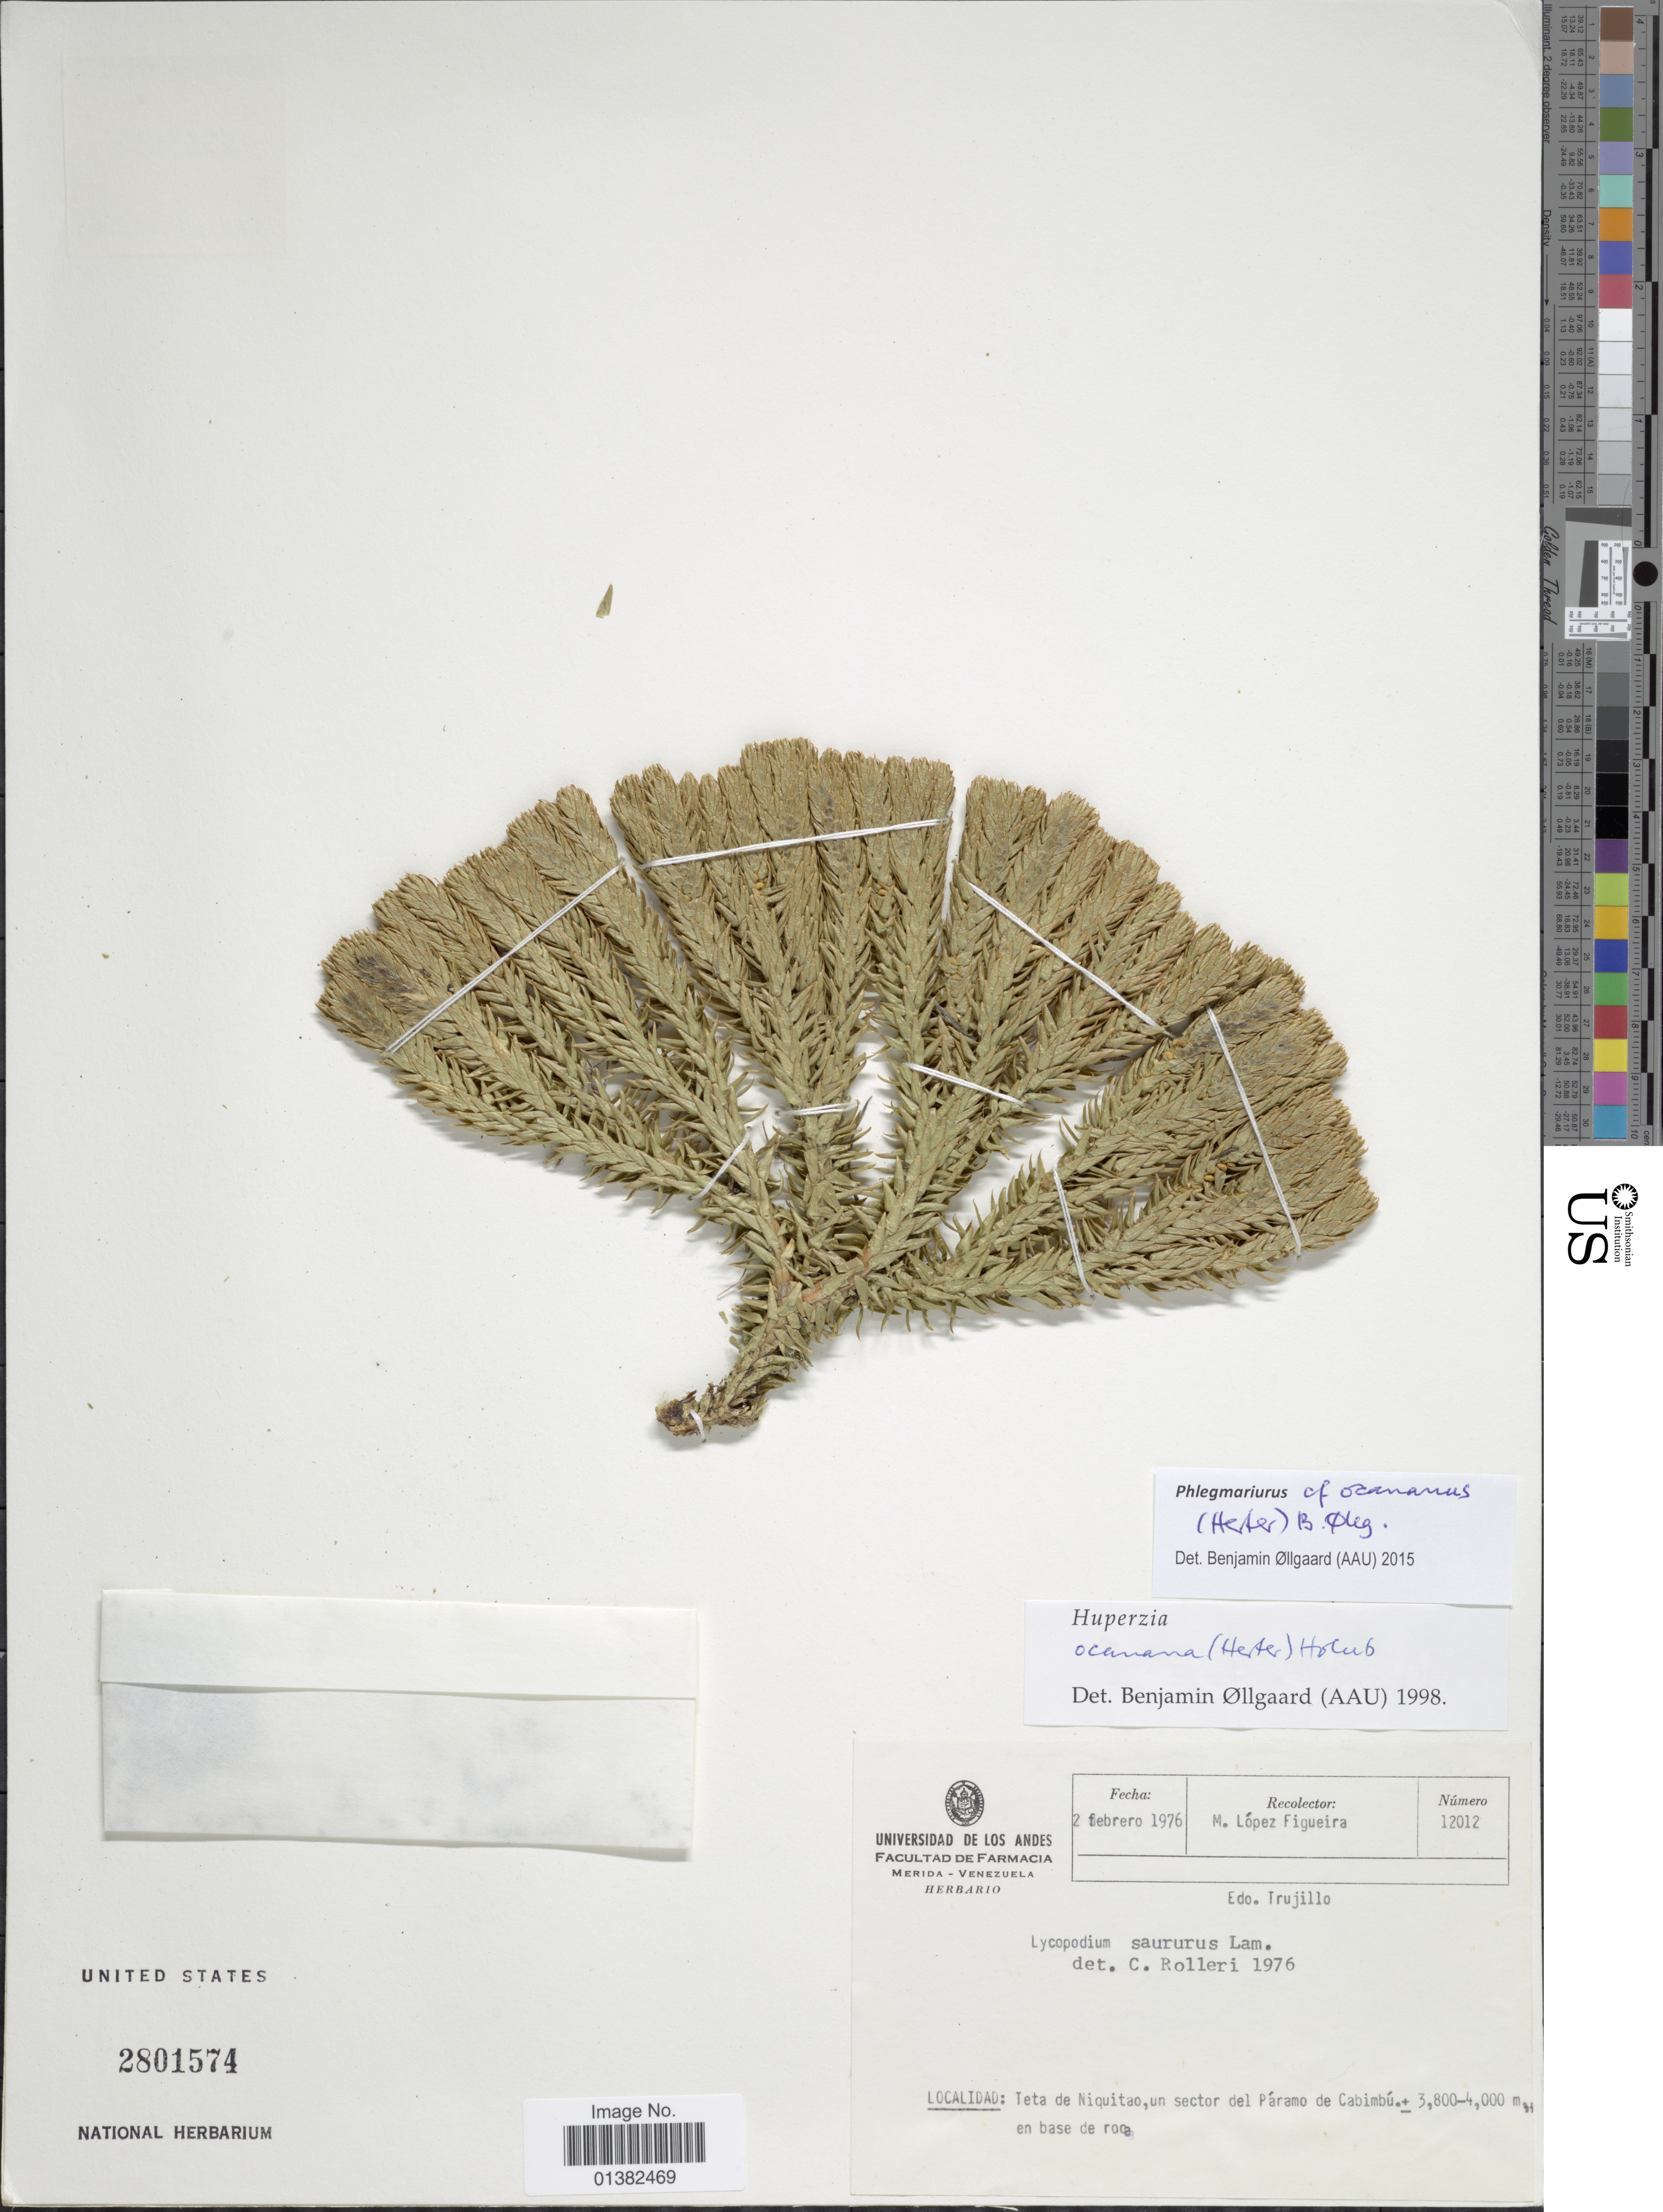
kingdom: Plantae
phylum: Tracheophyta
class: Lycopodiopsida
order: Lycopodiales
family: Lycopodiaceae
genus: Phlegmariurus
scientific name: Phlegmariurus ocananus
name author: (Herter) B. Øllg.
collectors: M. López Figueiras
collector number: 12012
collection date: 1976-02-02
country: Venezuela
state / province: Trujillo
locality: Teta de Niquitao, un sector del Páramo de Cabimbú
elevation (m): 3800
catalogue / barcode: US 2801574